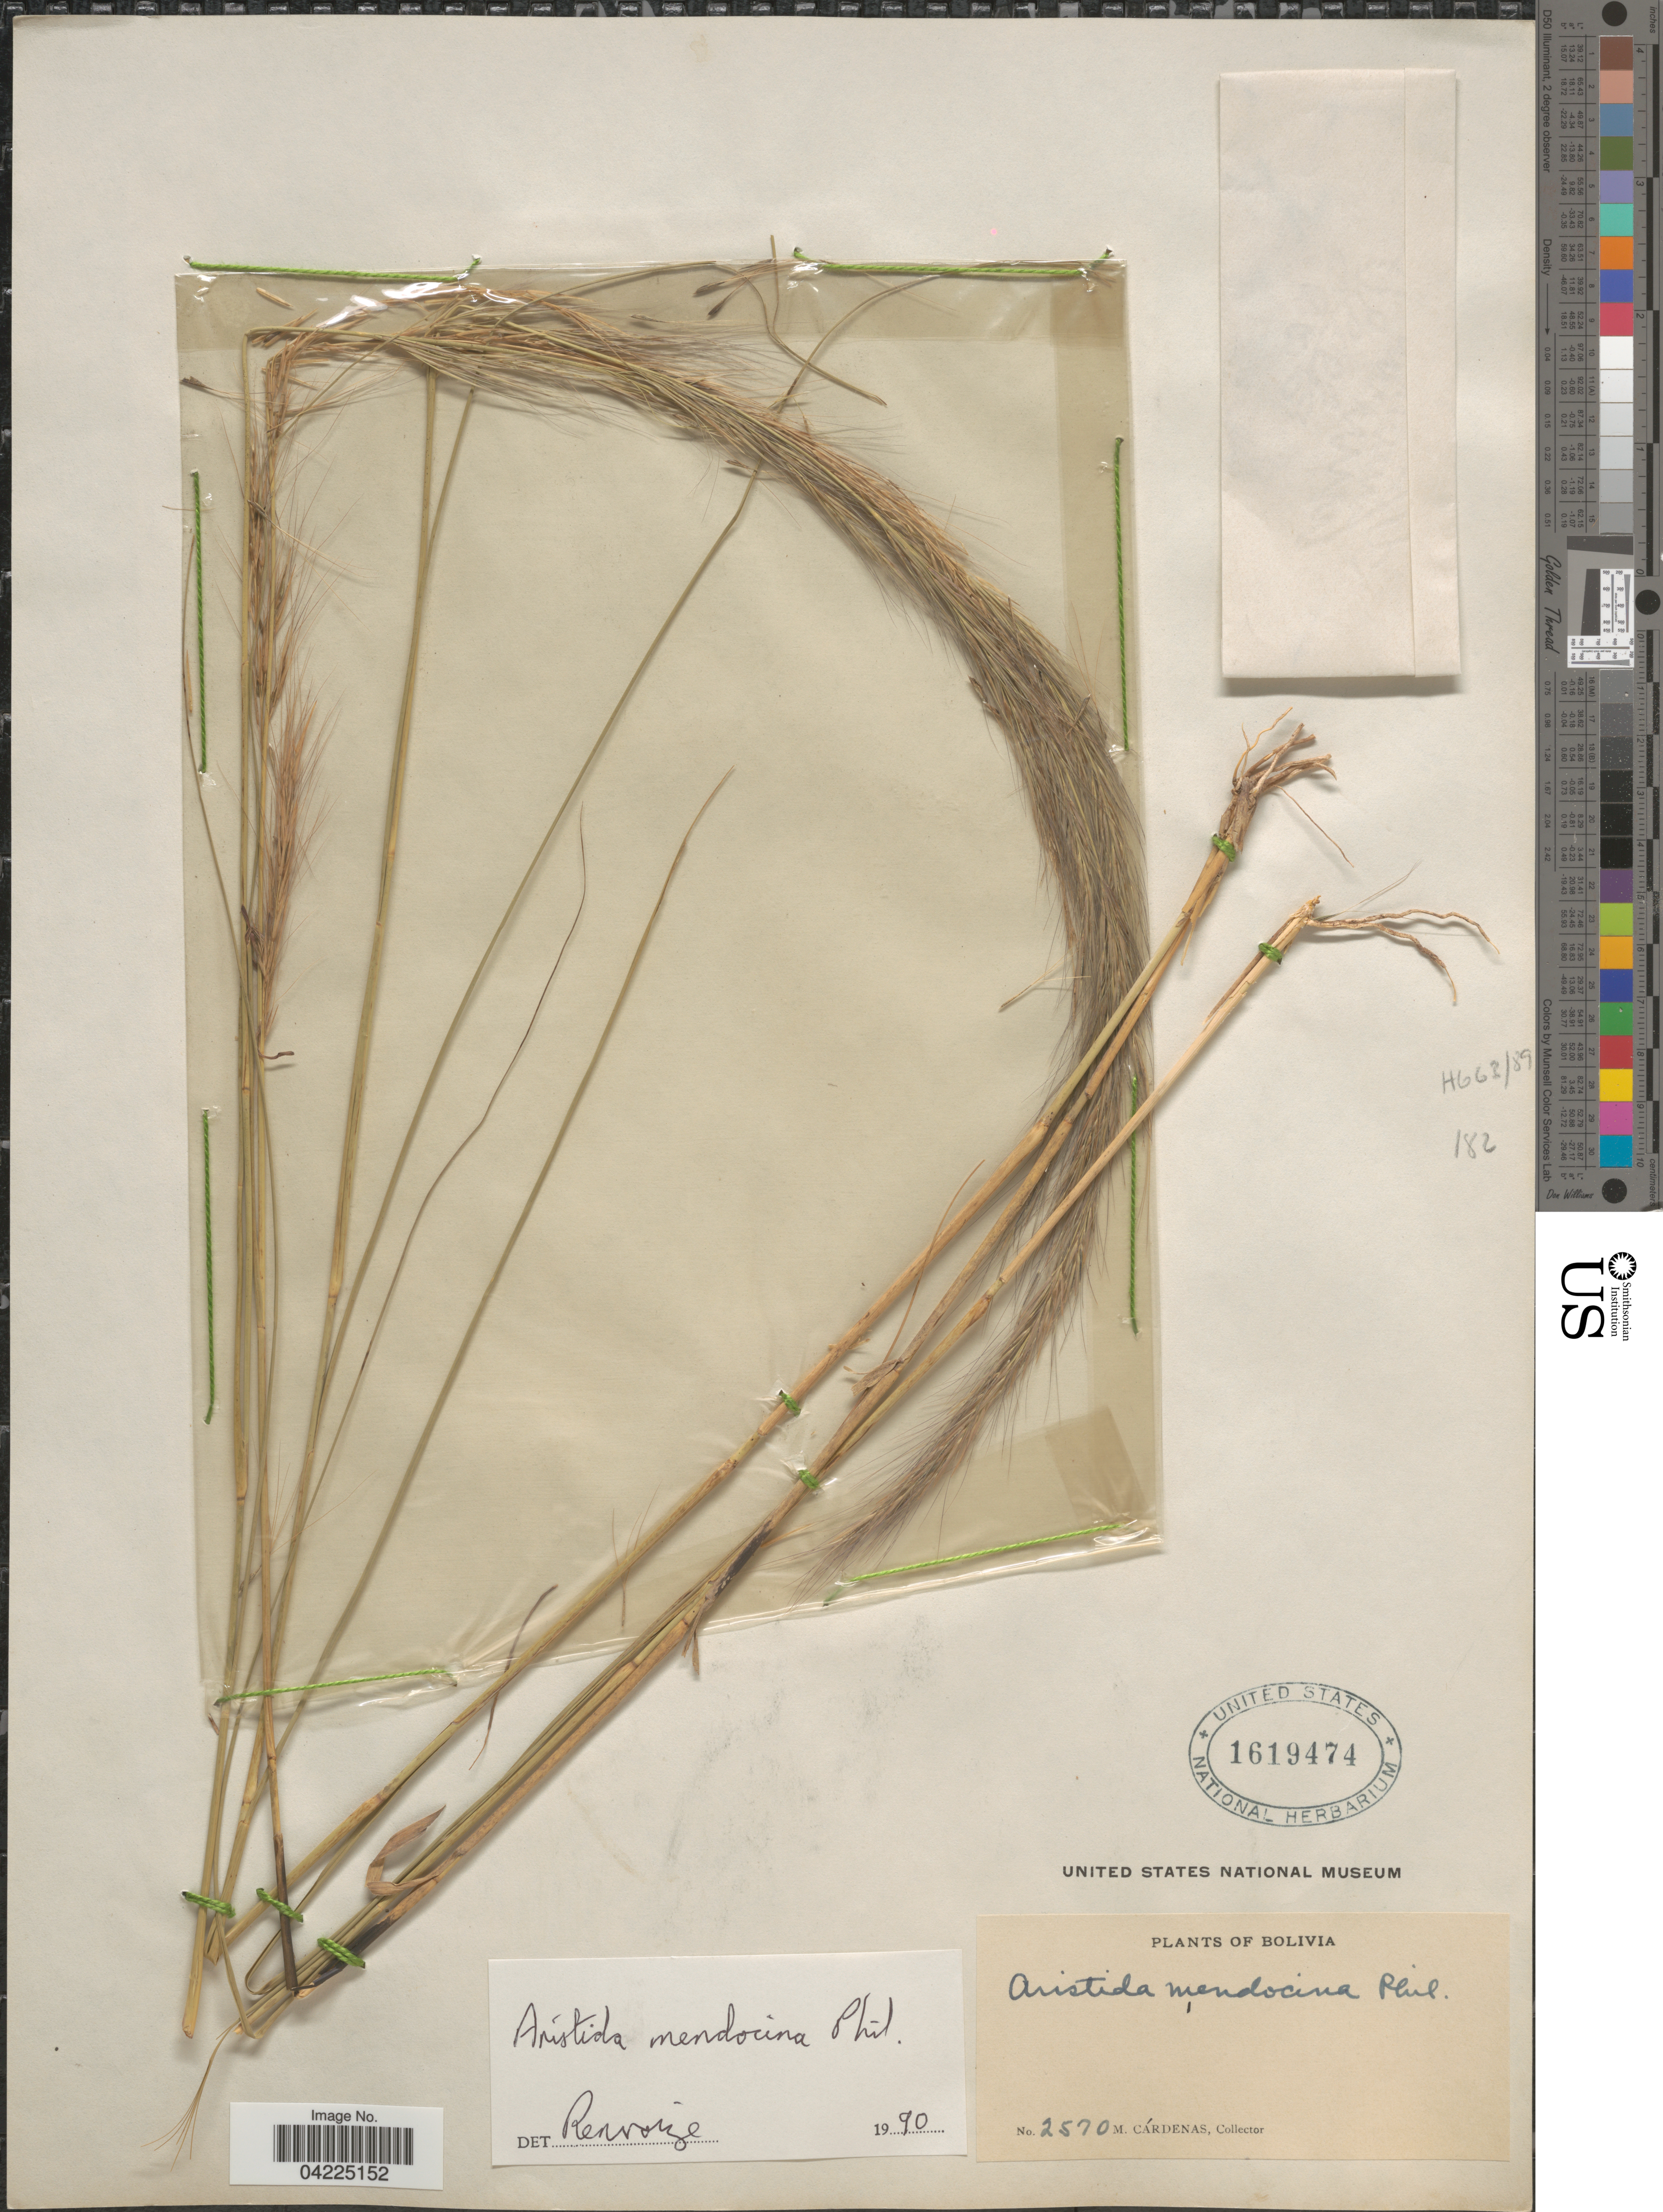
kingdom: Plantae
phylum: Tracheophyta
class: Liliopsida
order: Poales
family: Poaceae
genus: Aristida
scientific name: Aristida mendocina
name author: Phil.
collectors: M. Cárdenas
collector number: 2570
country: Bolivia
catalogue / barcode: US 1619474